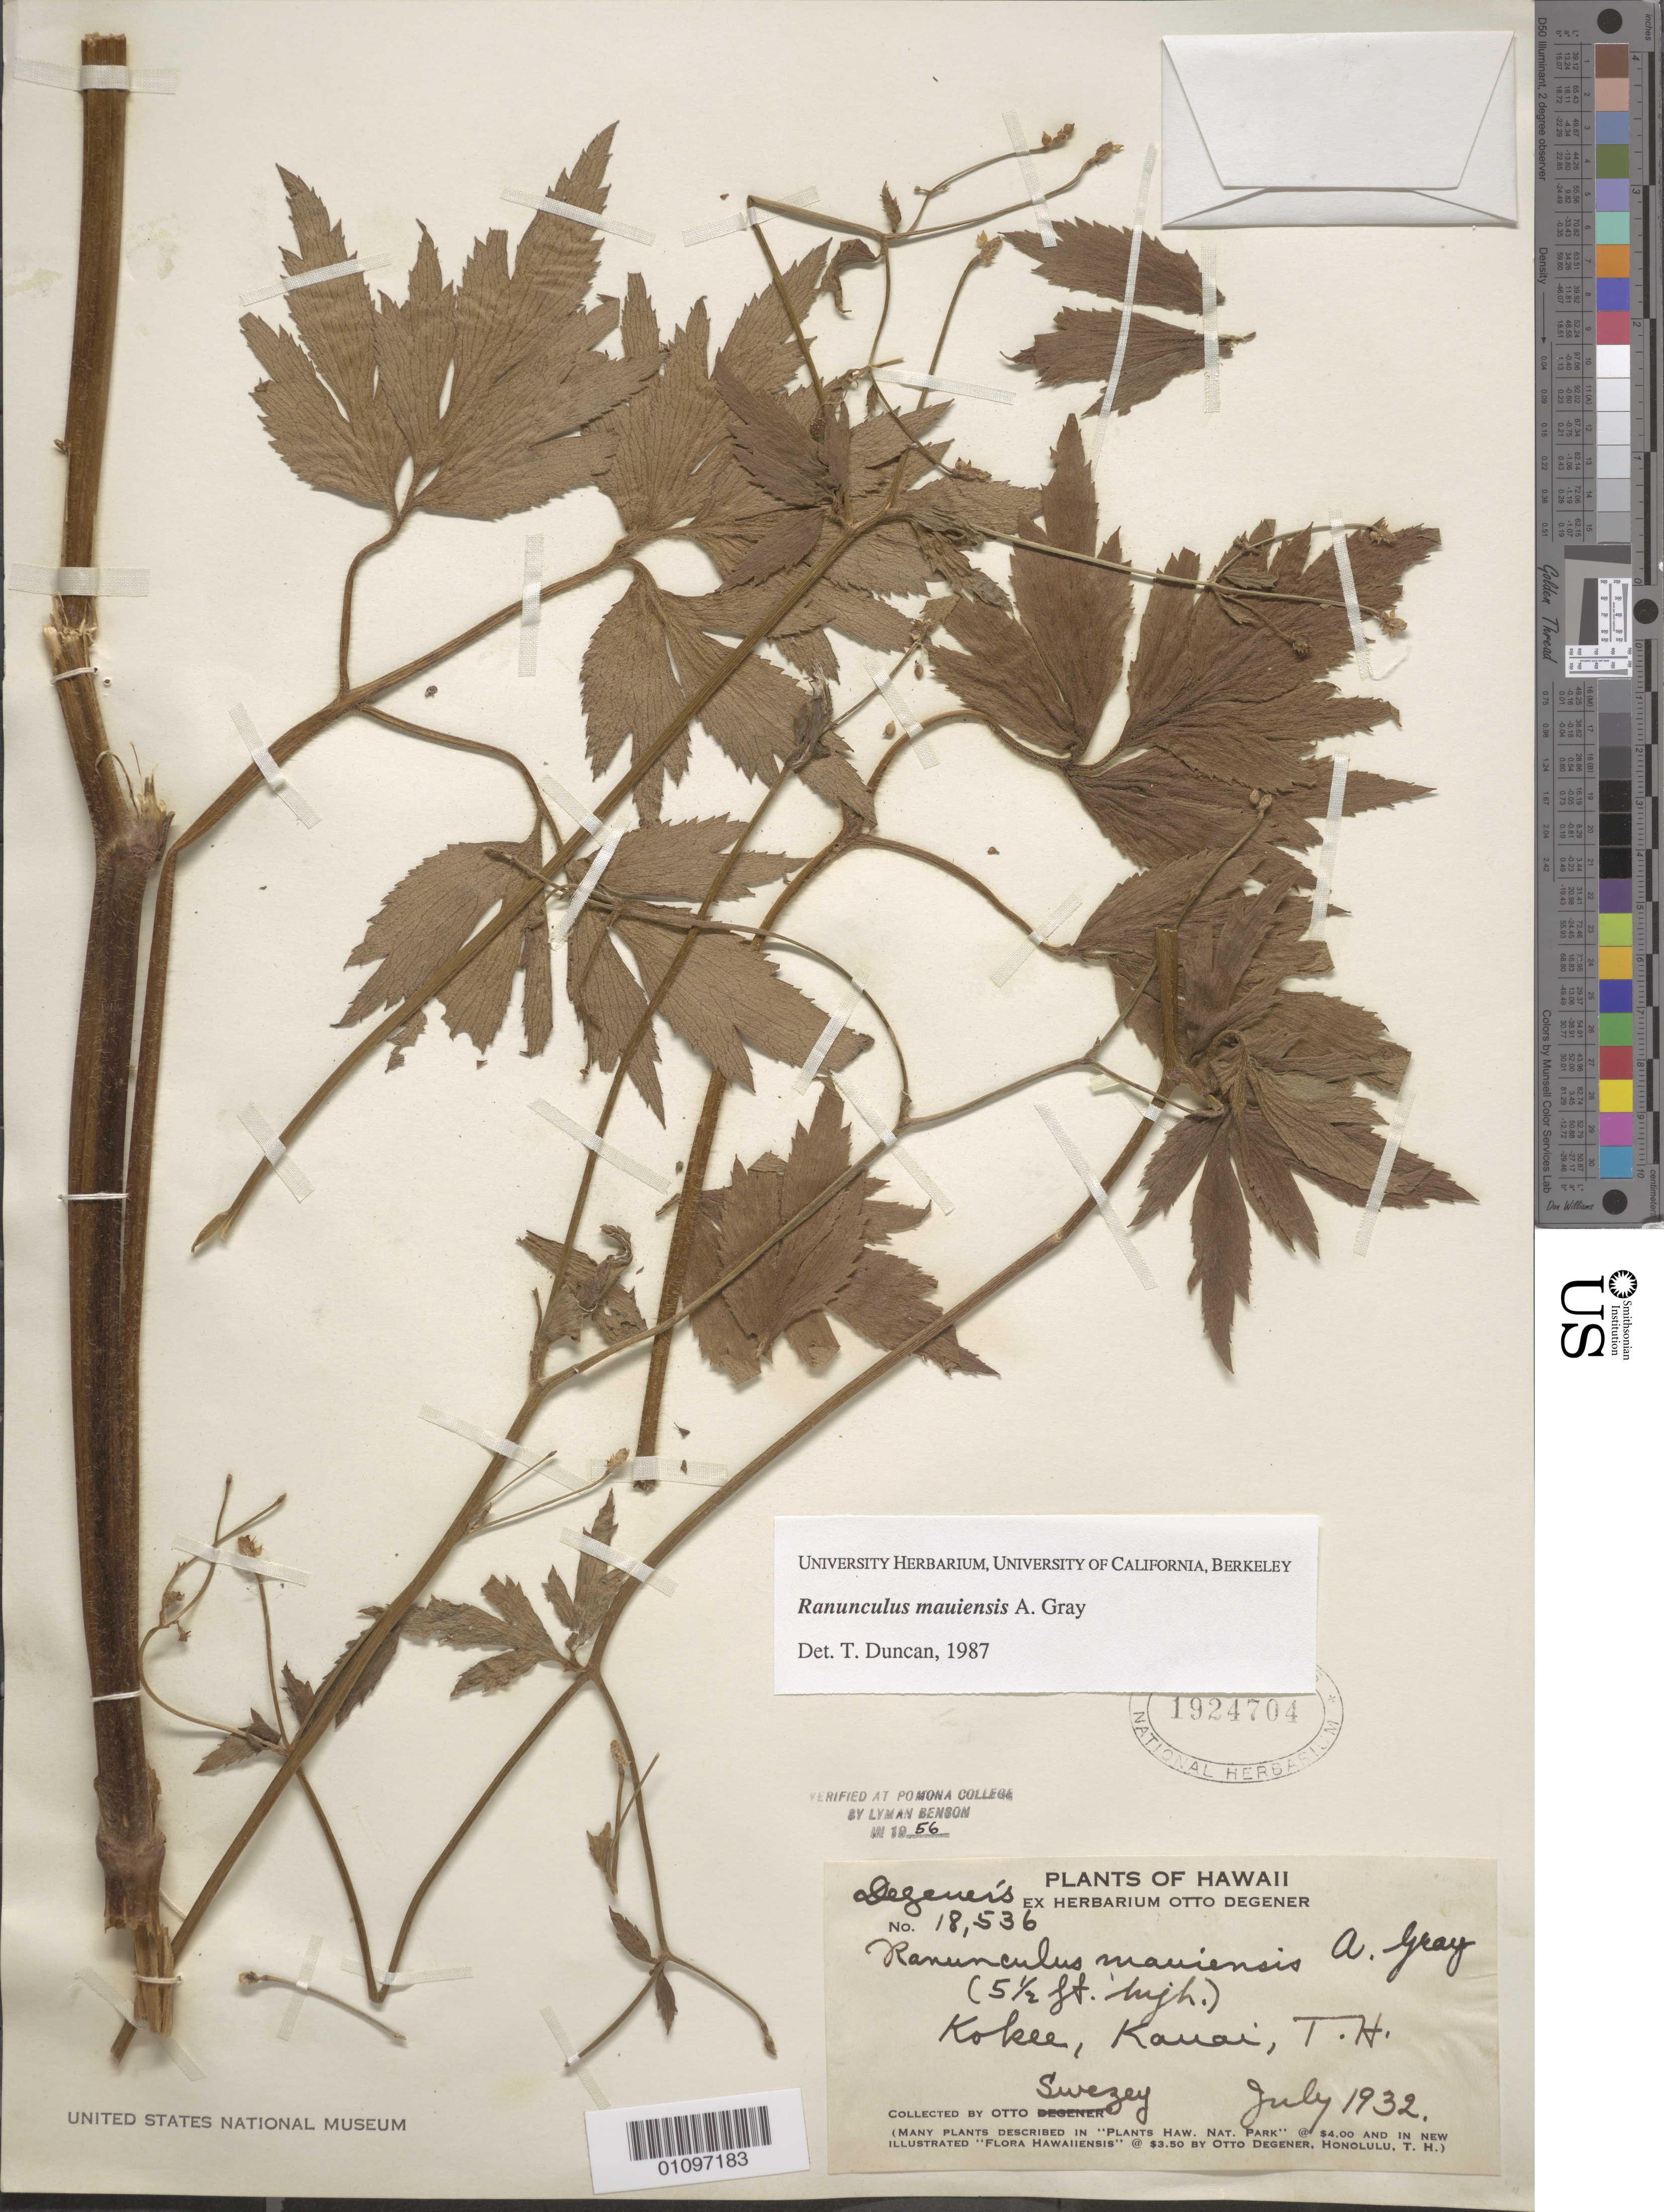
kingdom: Plantae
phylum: Tracheophyta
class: Magnoliopsida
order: Ranunculales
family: Ranunculaceae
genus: Ranunculus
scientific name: Ranunculus mauiensis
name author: A. Gray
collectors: O. H. Swezey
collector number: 18536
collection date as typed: --/Jul/1932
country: United States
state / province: Hawaii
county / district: Kaui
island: Kaua'i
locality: Kokee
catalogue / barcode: US 1924704